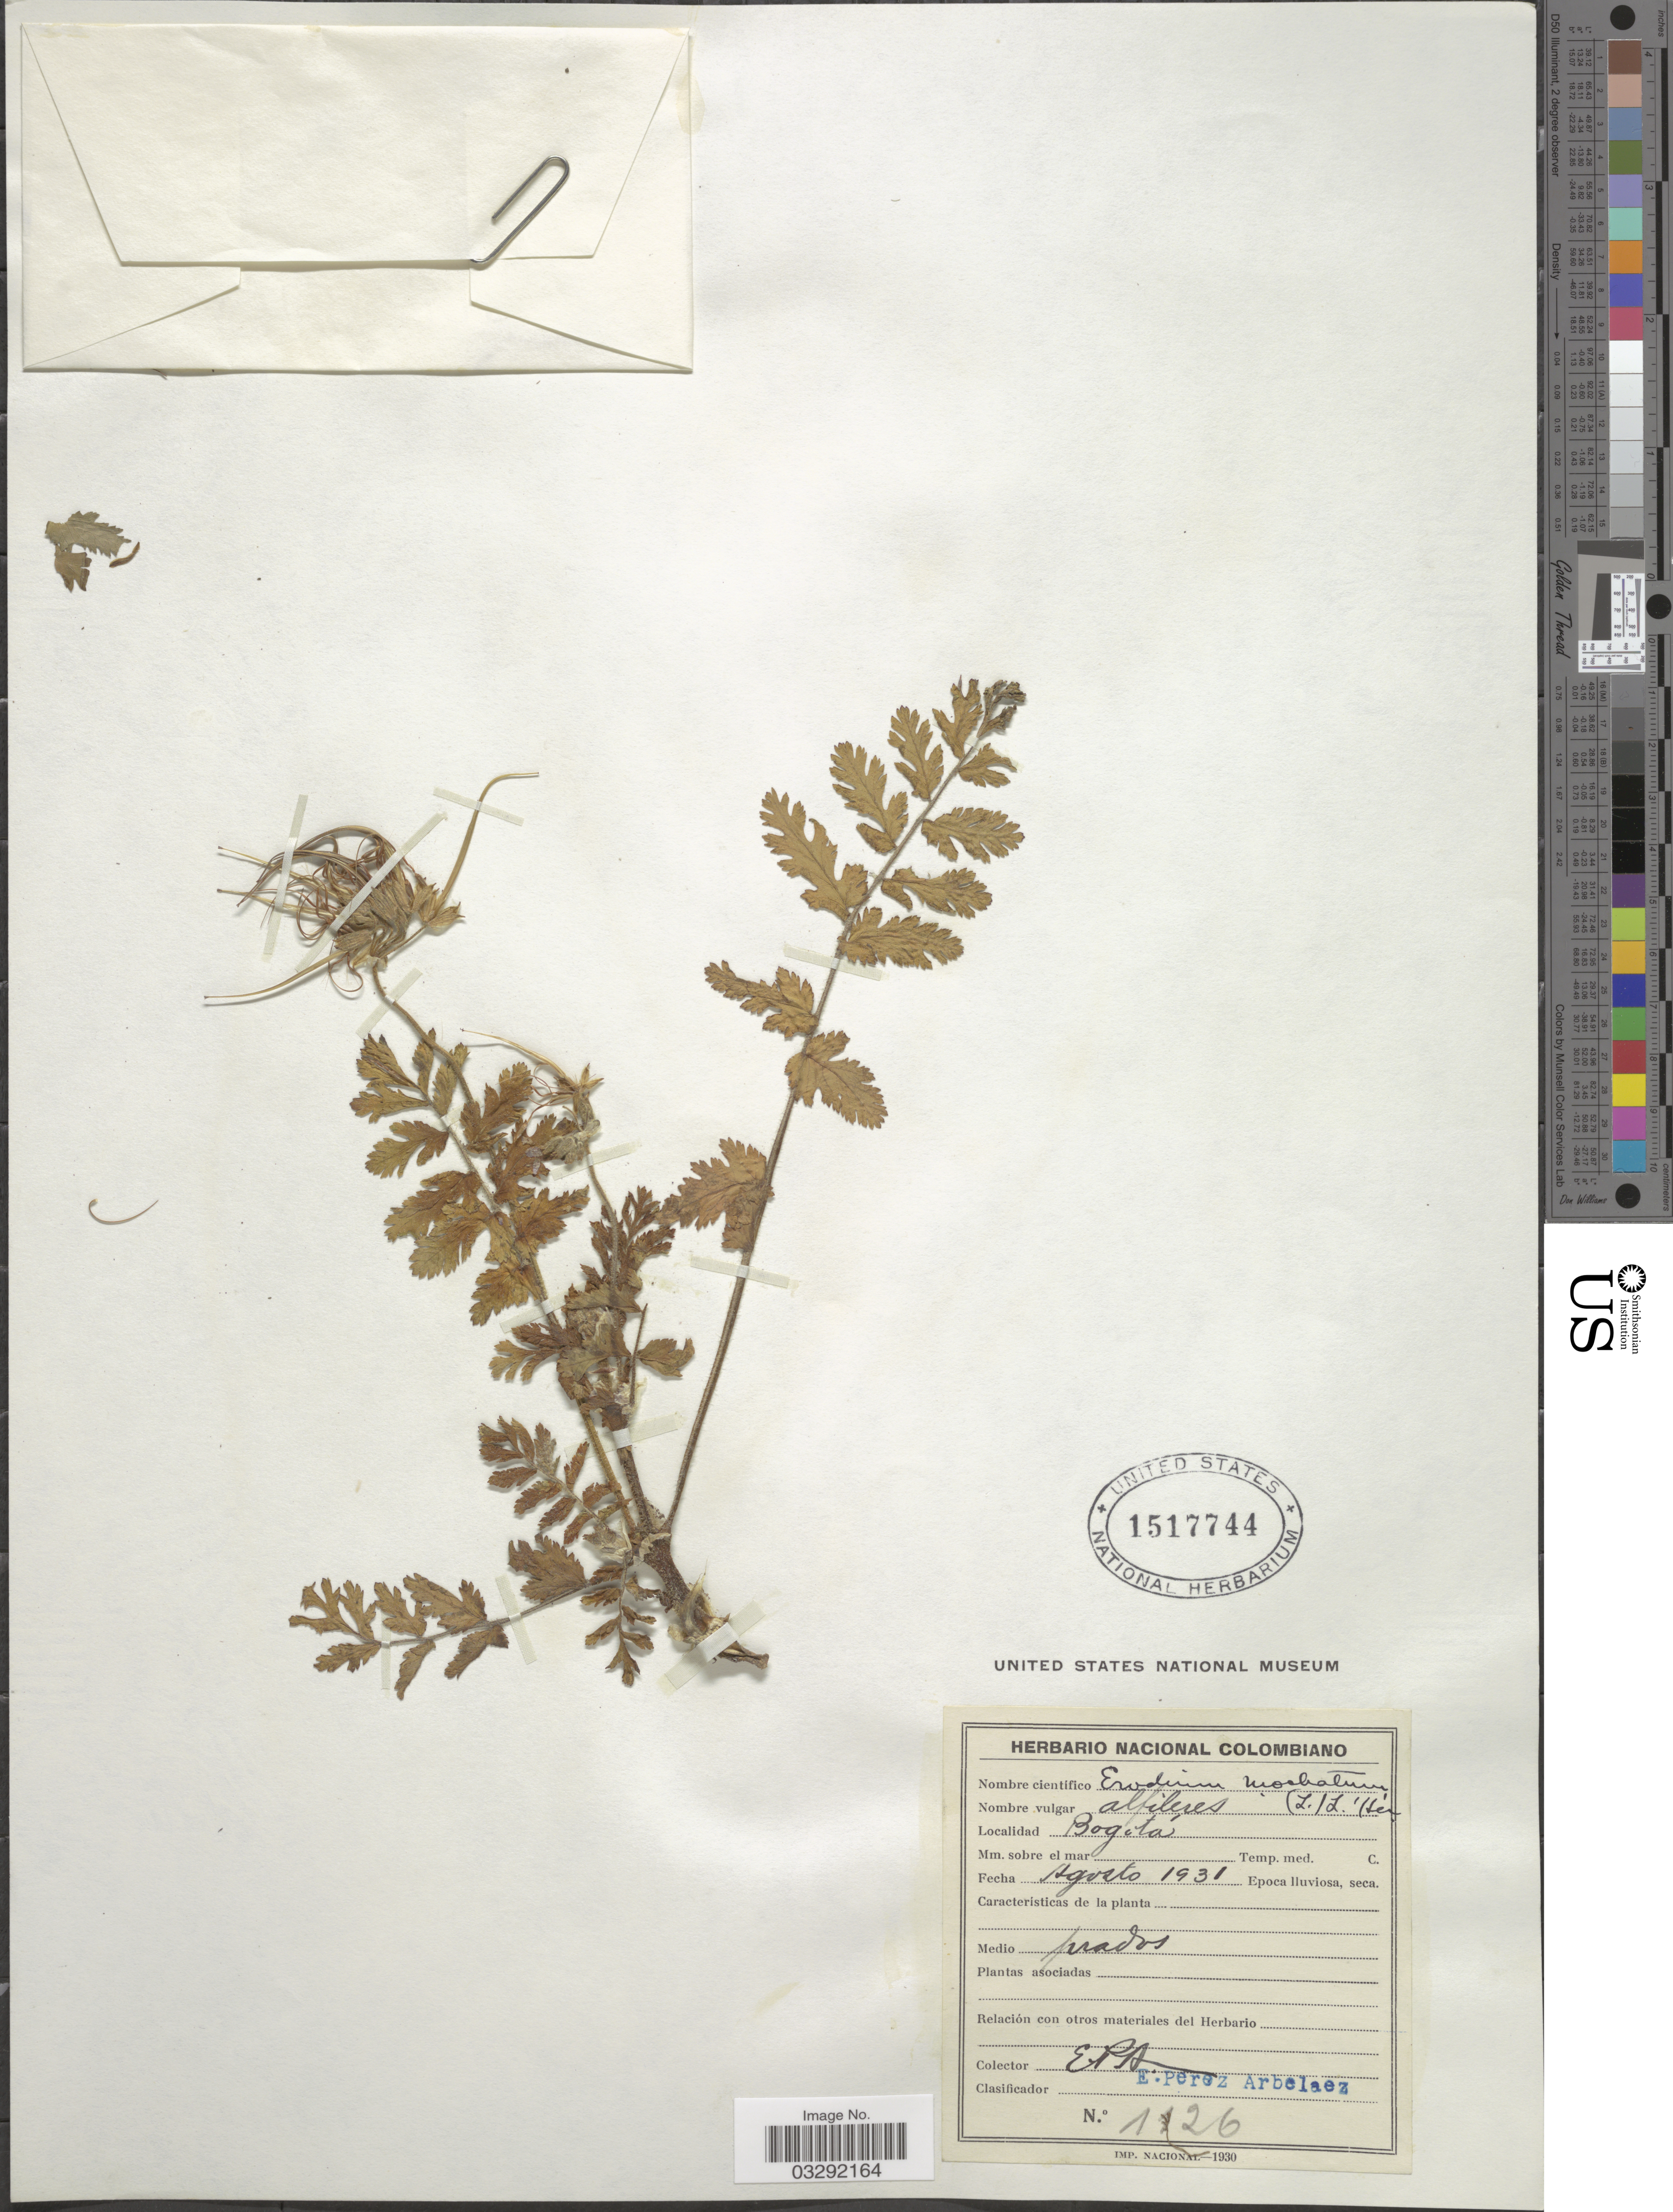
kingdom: Plantae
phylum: Tracheophyta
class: Magnoliopsida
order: Geraniales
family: Geraniaceae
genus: Erodium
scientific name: Erodium moschatum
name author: (L.) L'Hér. ex Aiton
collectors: E. Pérez Arbeláez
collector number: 1126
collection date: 1931-08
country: Colombia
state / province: Bogota D.C.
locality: Bogotá.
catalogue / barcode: US 1517744